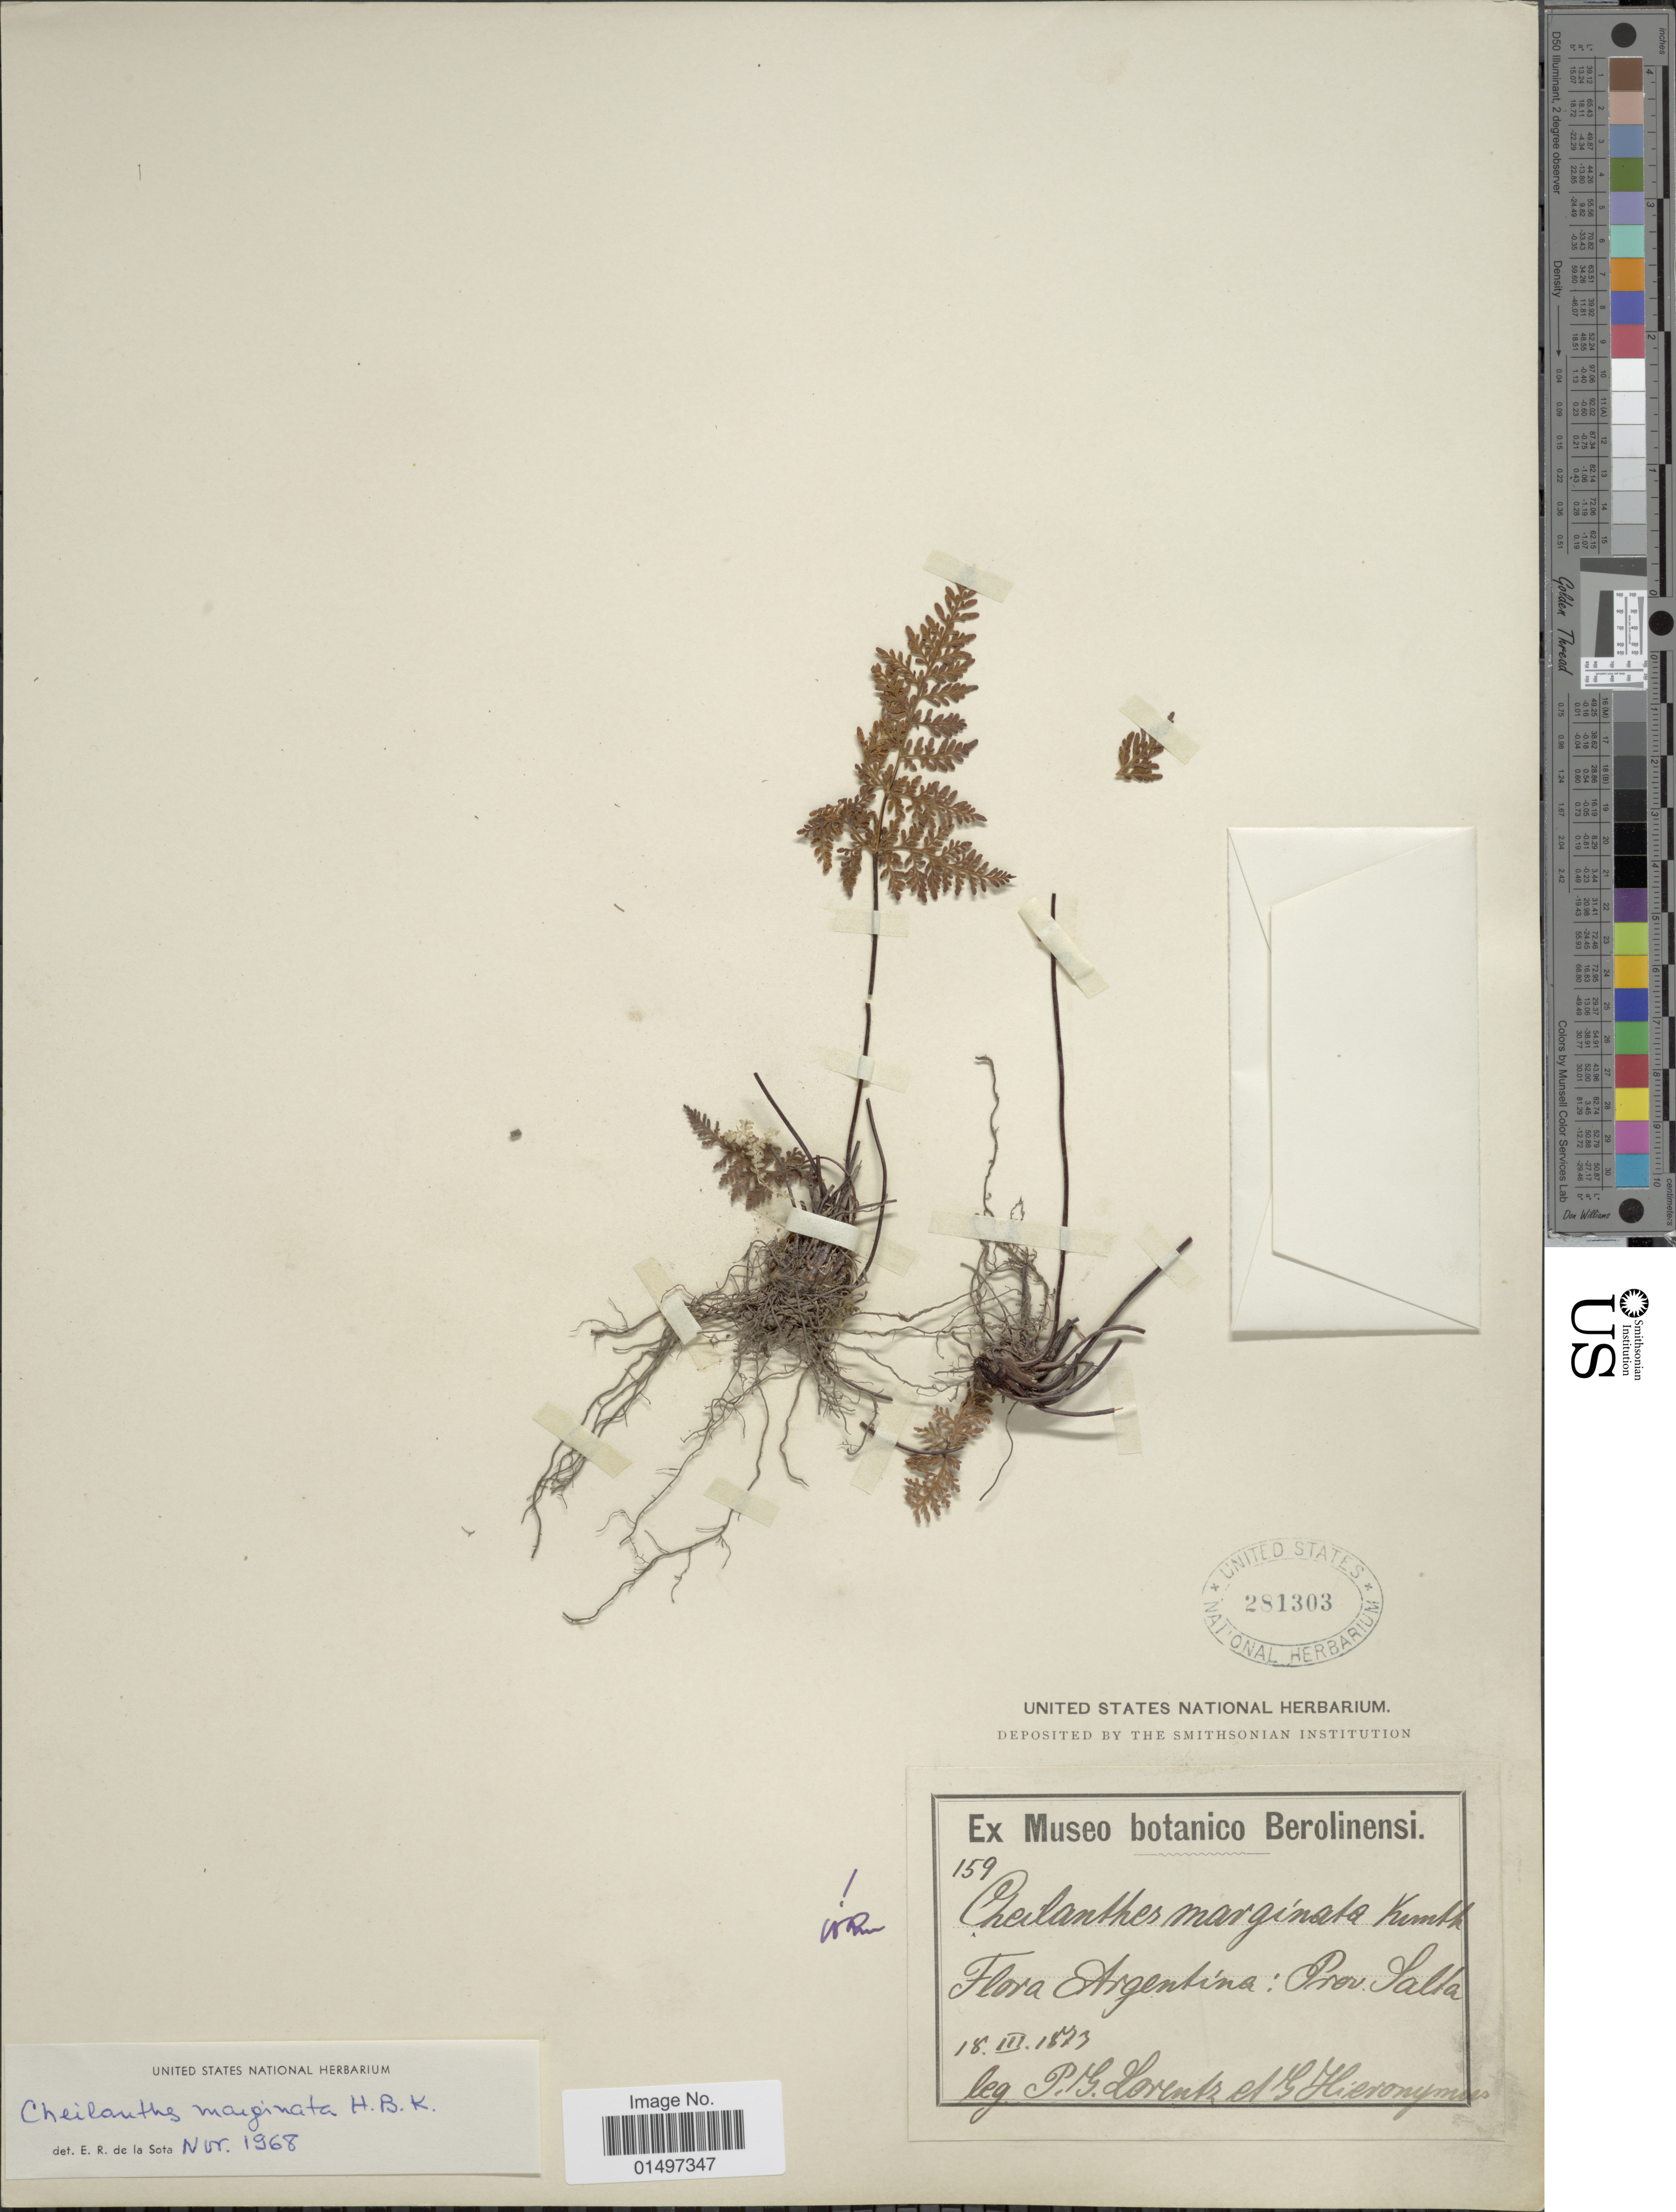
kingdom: Plantae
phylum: Tracheophyta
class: Polypodiopsida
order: Polypodiales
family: Pteridaceae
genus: Gaga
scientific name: Gaga marginata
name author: (Kunth) Fay W. Li & Windham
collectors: P. G. Lorentz & G. H. Hieronymus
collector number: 159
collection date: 1873-03-18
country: Argentina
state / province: Salta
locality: Prov. Salta.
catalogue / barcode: US 281303